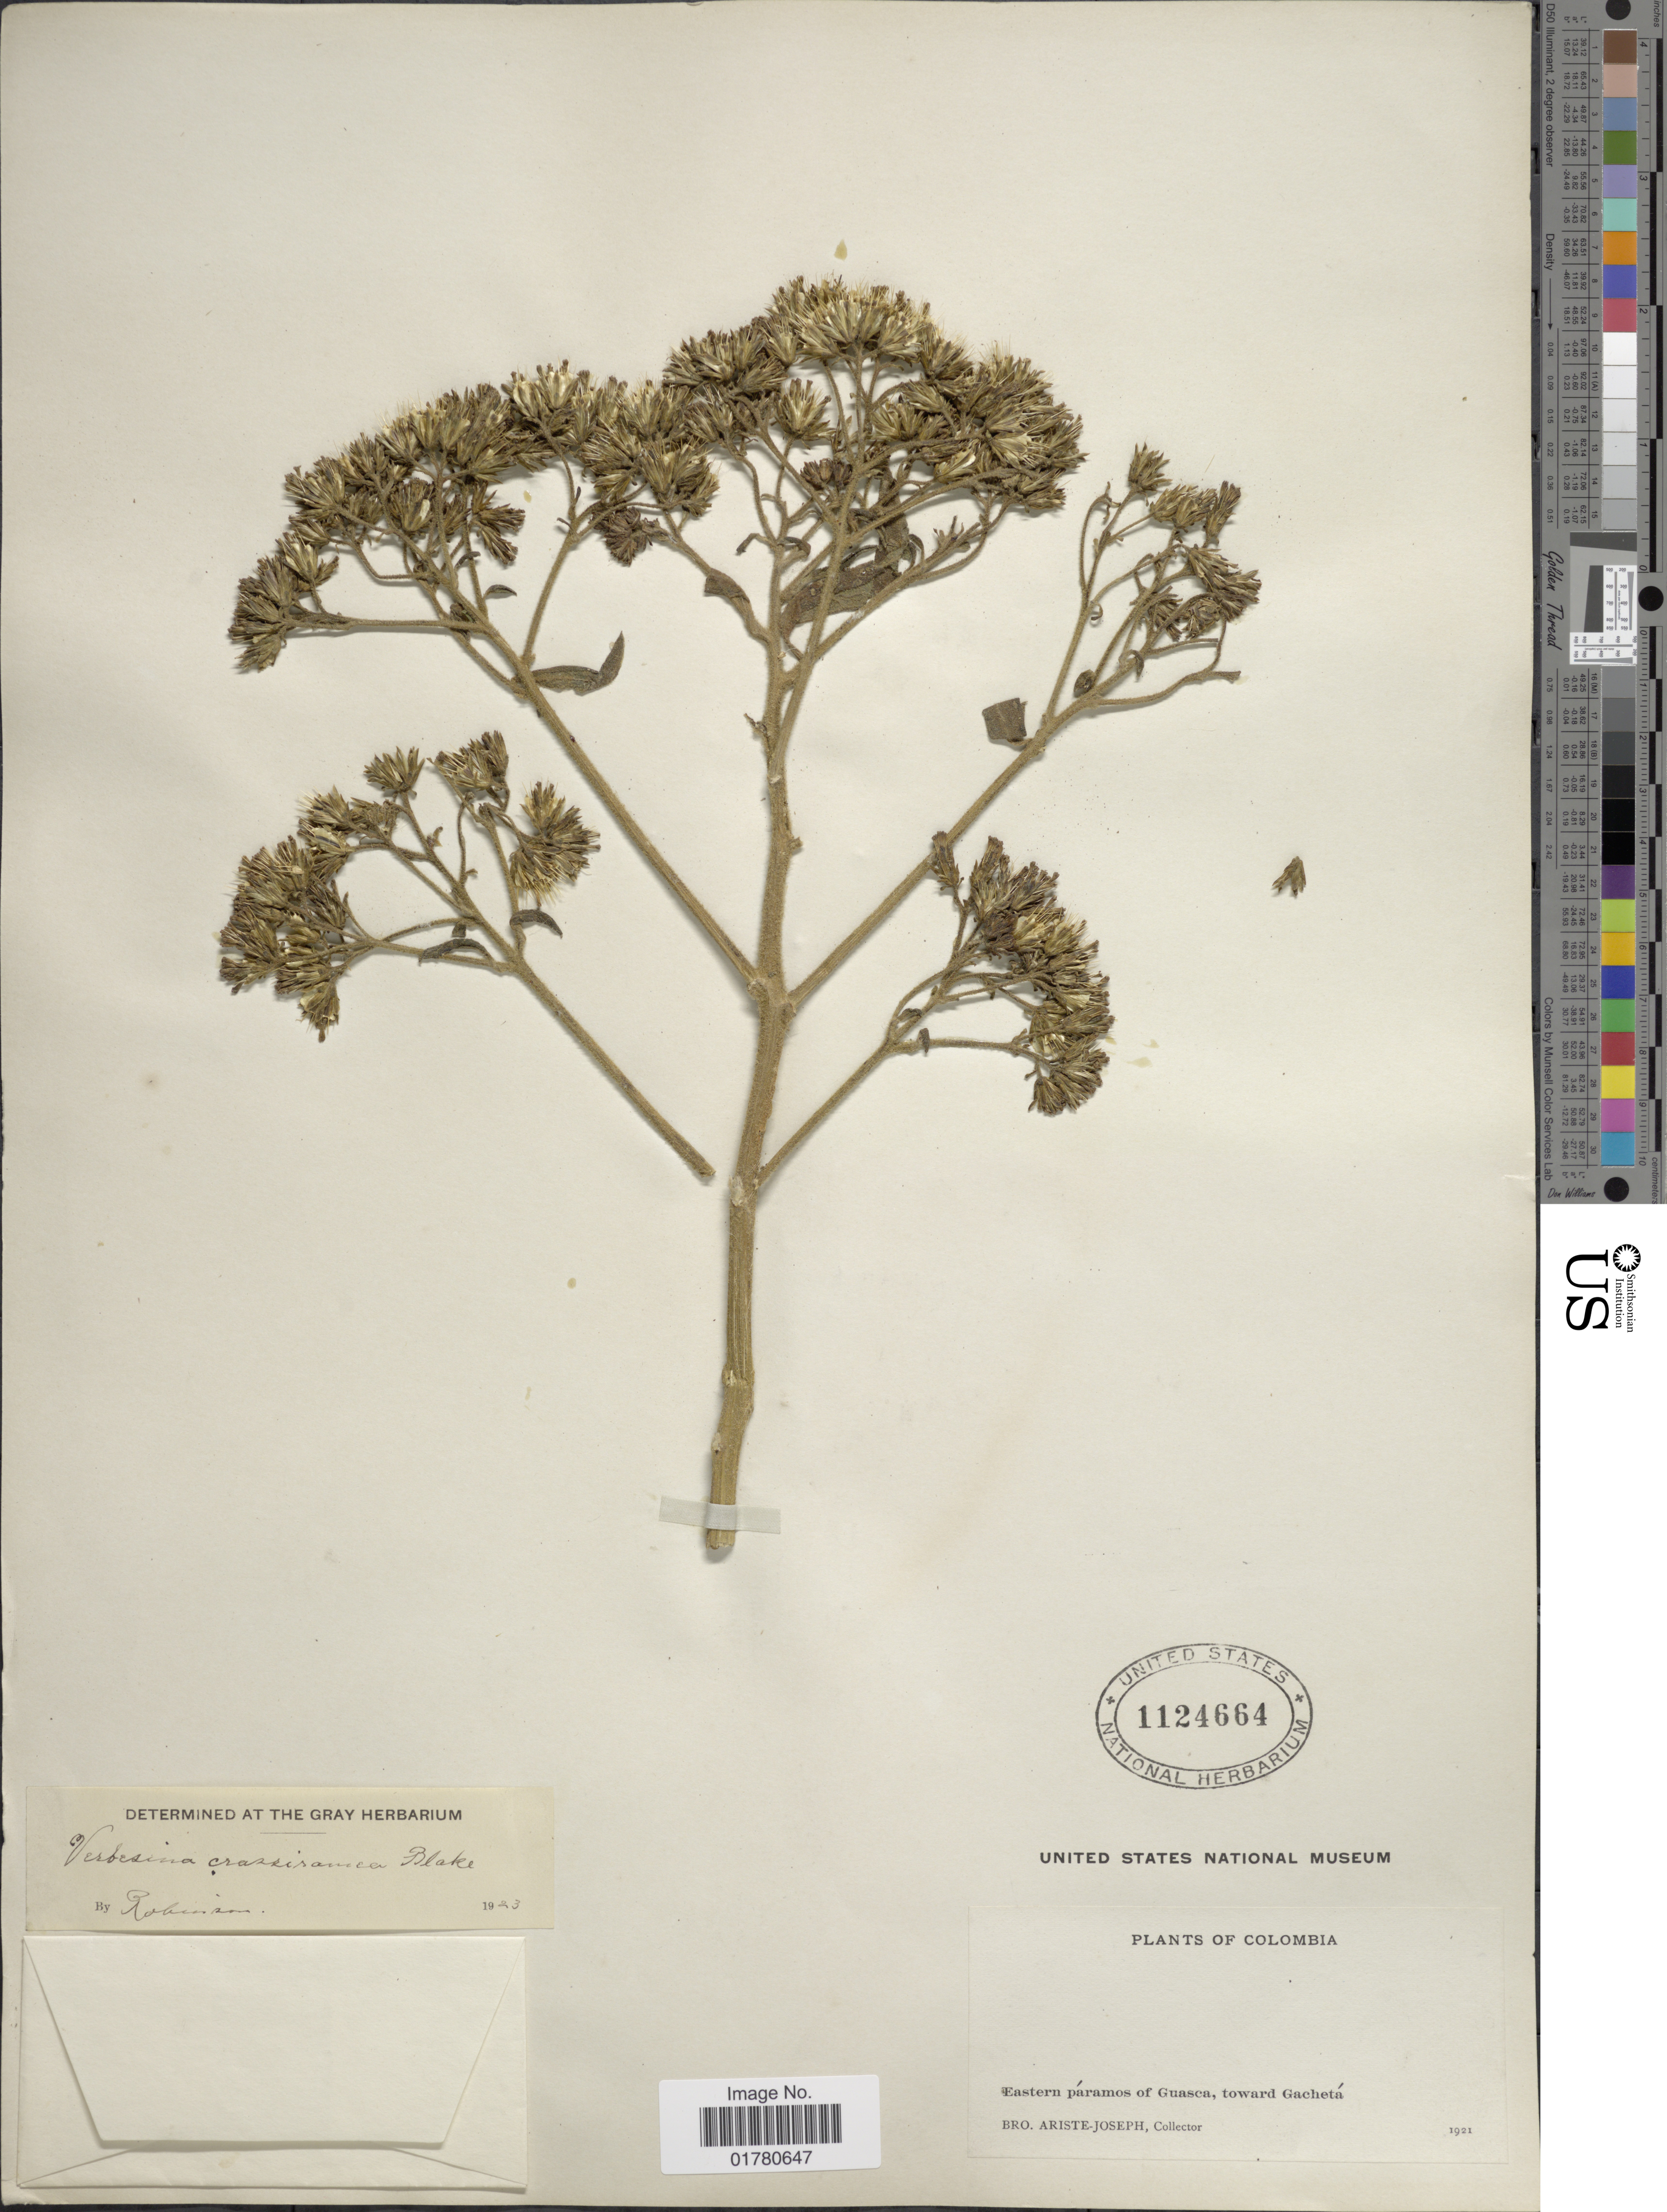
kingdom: Plantae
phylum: Tracheophyta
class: Magnoliopsida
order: Asterales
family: Asteraceae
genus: Verbesina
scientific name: Verbesina crassiramea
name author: S.F. Blake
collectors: Bro. Ariste-Joseph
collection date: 1921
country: Colombia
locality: Eastern páramos of Guasca, toward Gachetá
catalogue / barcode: US 1124664